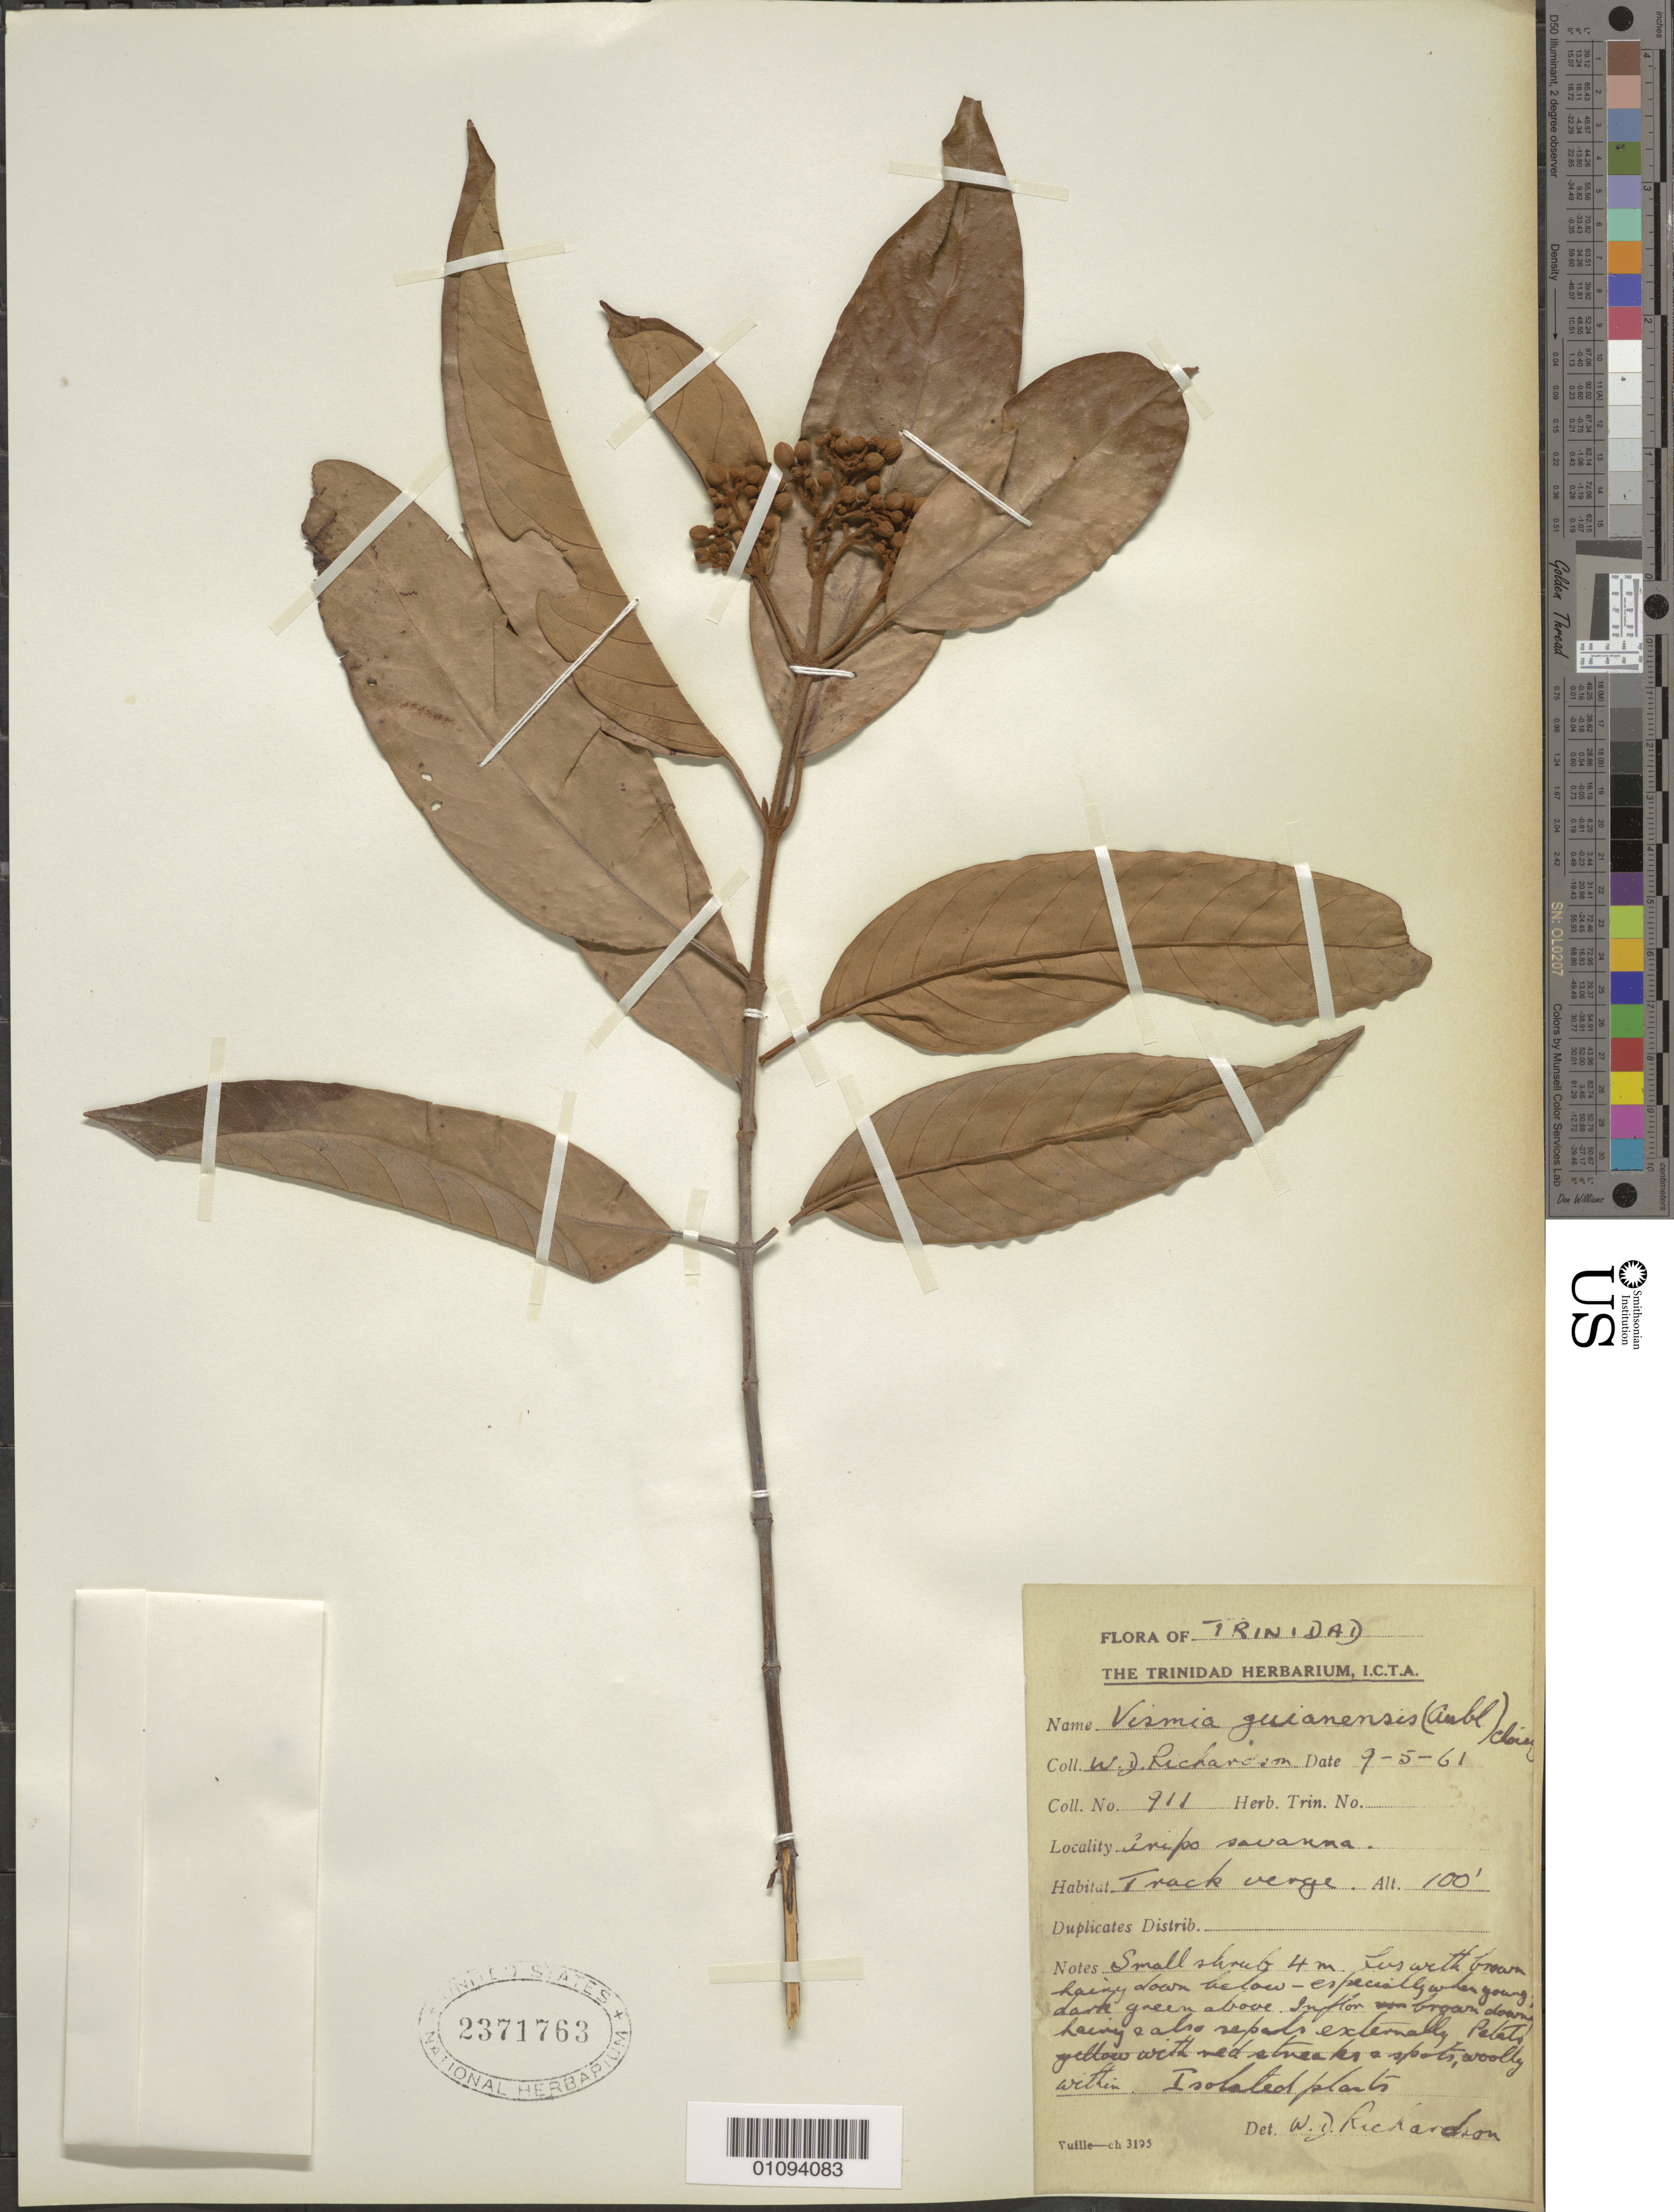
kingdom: Plantae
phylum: Tracheophyta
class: Magnoliopsida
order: Malpighiales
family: Hypericaceae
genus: Vismia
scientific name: Vismia guianensis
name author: (Aubl.) Pers.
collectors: W. D. Richardson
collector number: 911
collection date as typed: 09 Apr 1961 or 05 Sep 1961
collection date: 1961-04-09 or 1961-09-05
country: Trinidad and Tobago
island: Trinidad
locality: Aripo Savanna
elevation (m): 30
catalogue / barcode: US 2371763